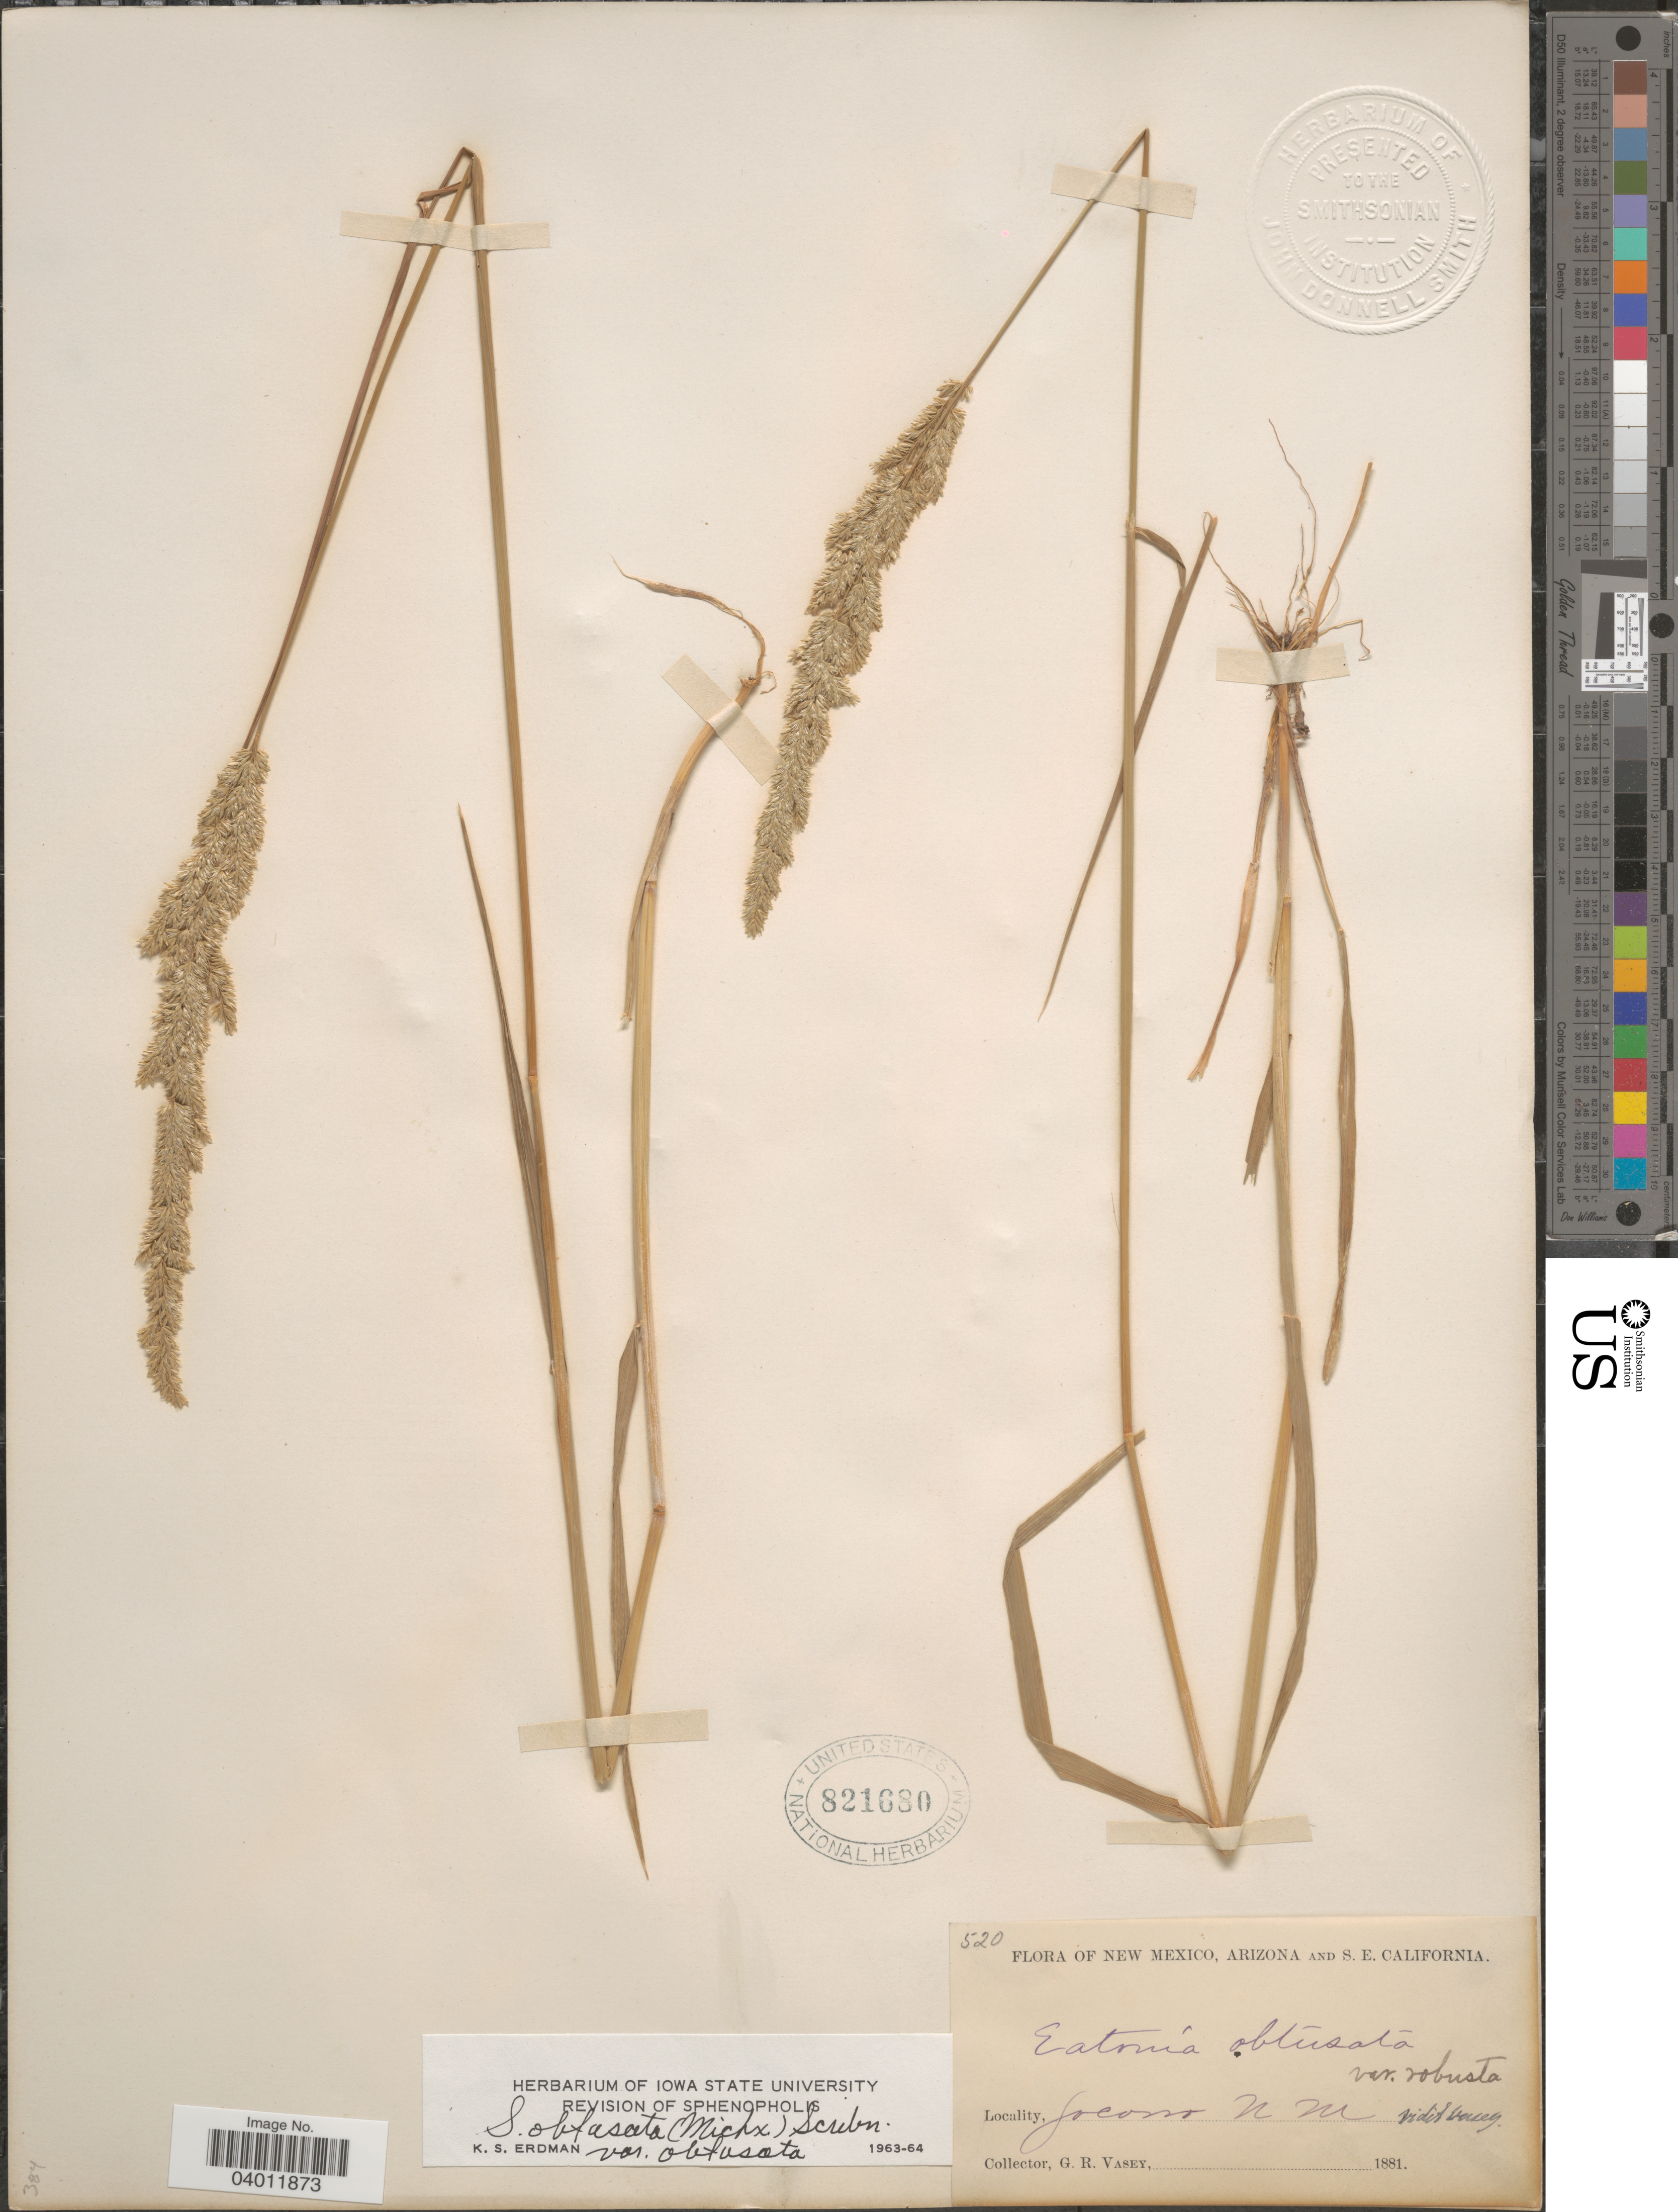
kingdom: Plantae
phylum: Tracheophyta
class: Liliopsida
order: Poales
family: Poaceae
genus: Sphenopholis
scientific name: Sphenopholis obtusata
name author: (Michx.) Scribn.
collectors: G. R. Vasey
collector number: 520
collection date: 1881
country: United States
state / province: New Mexico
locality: Socorro.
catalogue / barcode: US 821680